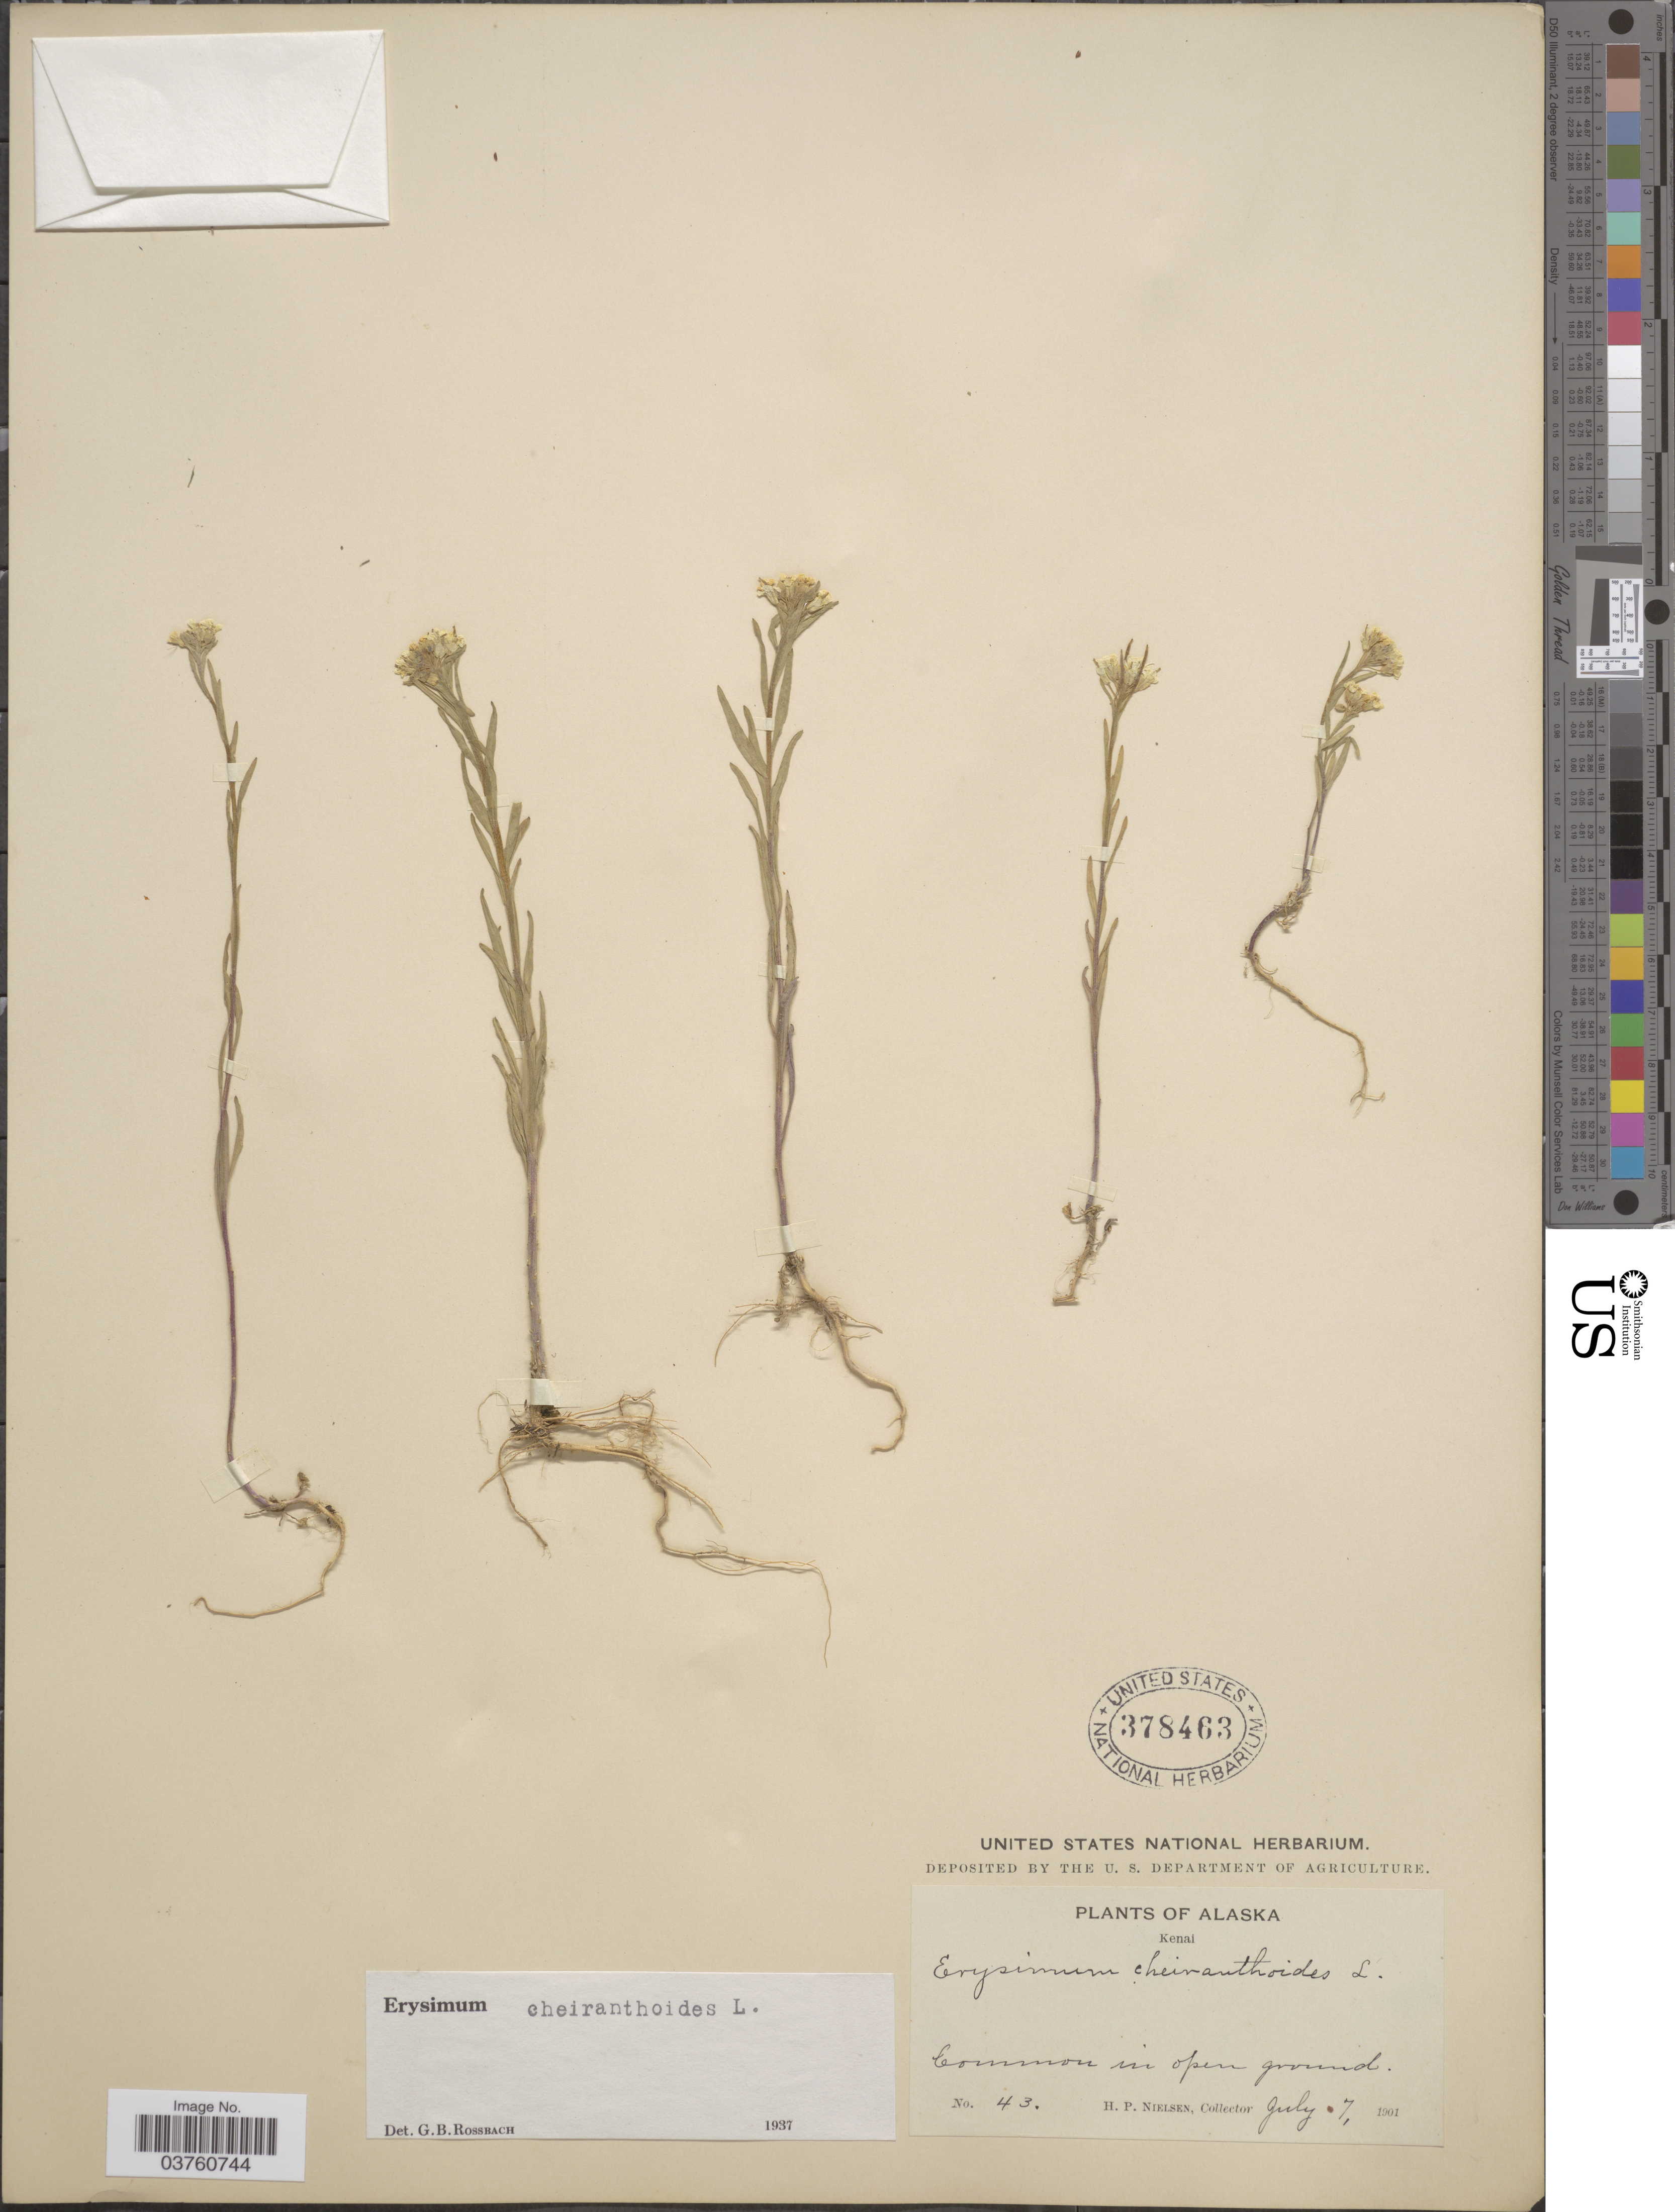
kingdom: Plantae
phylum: Tracheophyta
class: Magnoliopsida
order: Brassicales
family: Brassicaceae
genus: Erysimum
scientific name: Erysimum cheiranthoides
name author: L.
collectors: H. P. Nielsen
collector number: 43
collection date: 1901-07-07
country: United States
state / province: Alaska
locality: Kenai.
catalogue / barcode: US 378463